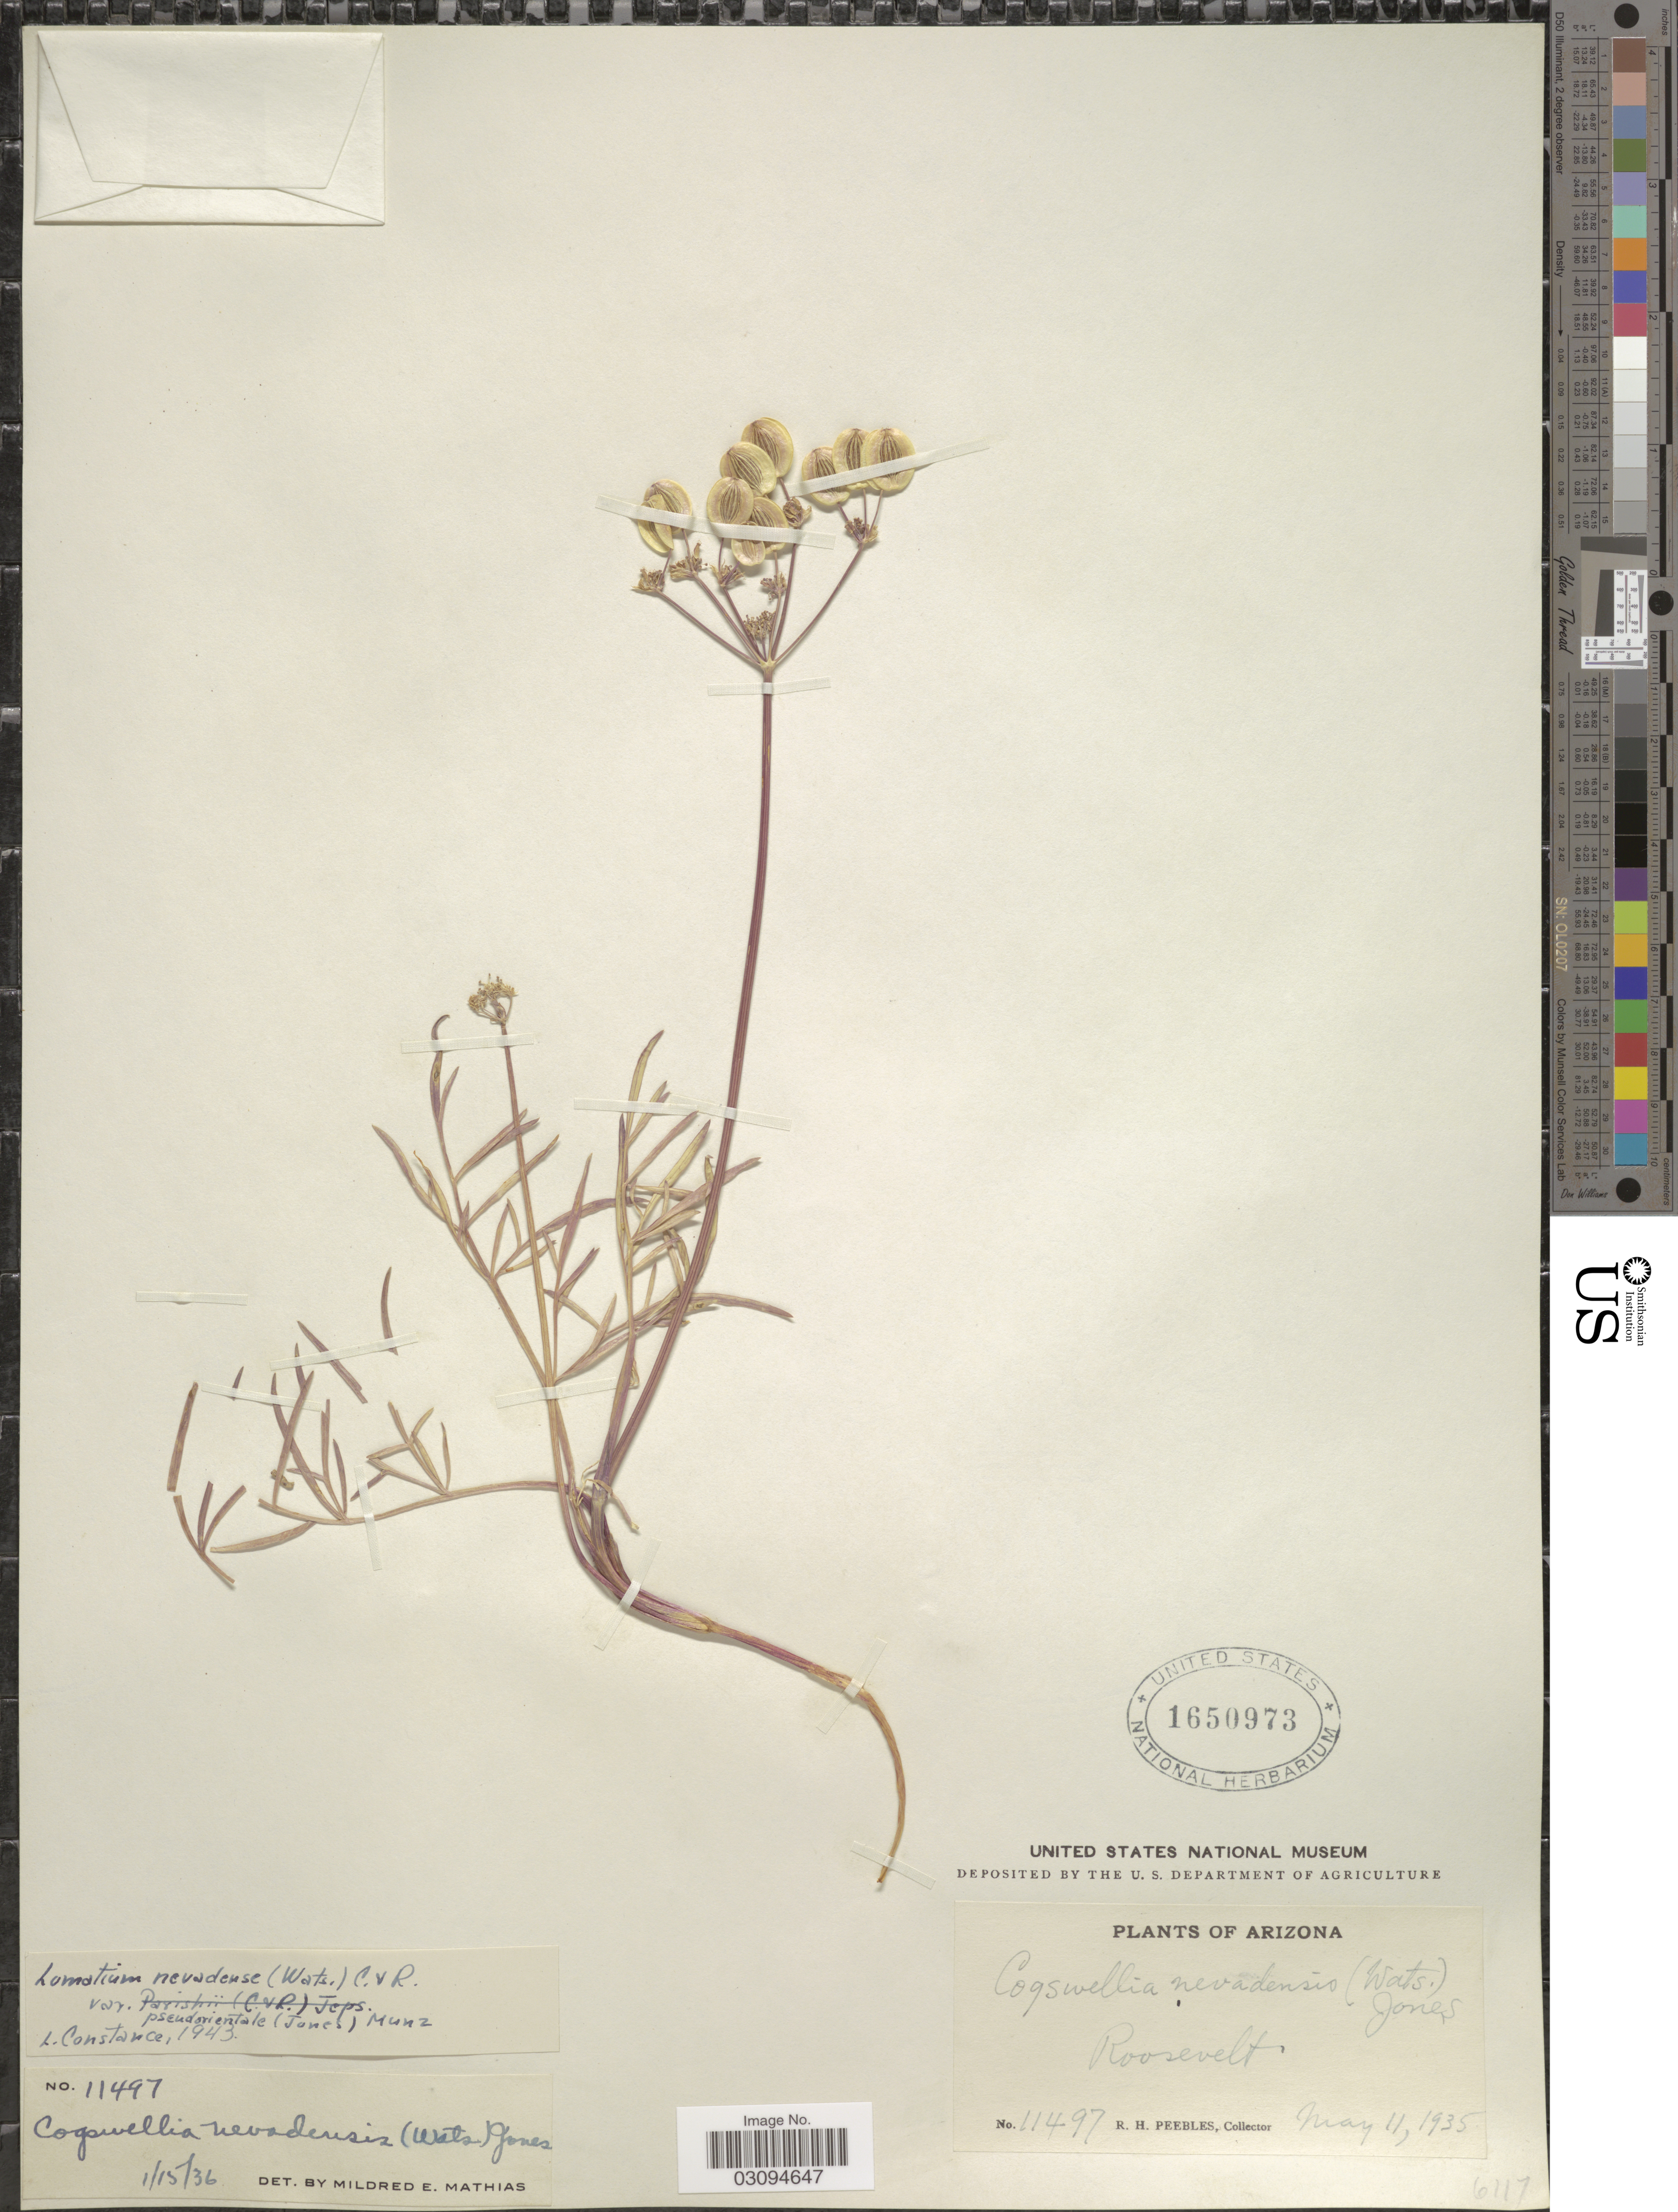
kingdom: Plantae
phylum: Tracheophyta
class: Magnoliopsida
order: Apiales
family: Apiaceae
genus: Lomatium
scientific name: Lomatium nevadense var. pseudorientale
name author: (M.E. Jones) Munz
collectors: R. H. Peebles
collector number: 11497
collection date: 1935-05-11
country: United States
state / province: Arizona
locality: Roosevelt.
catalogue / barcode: US 1650973